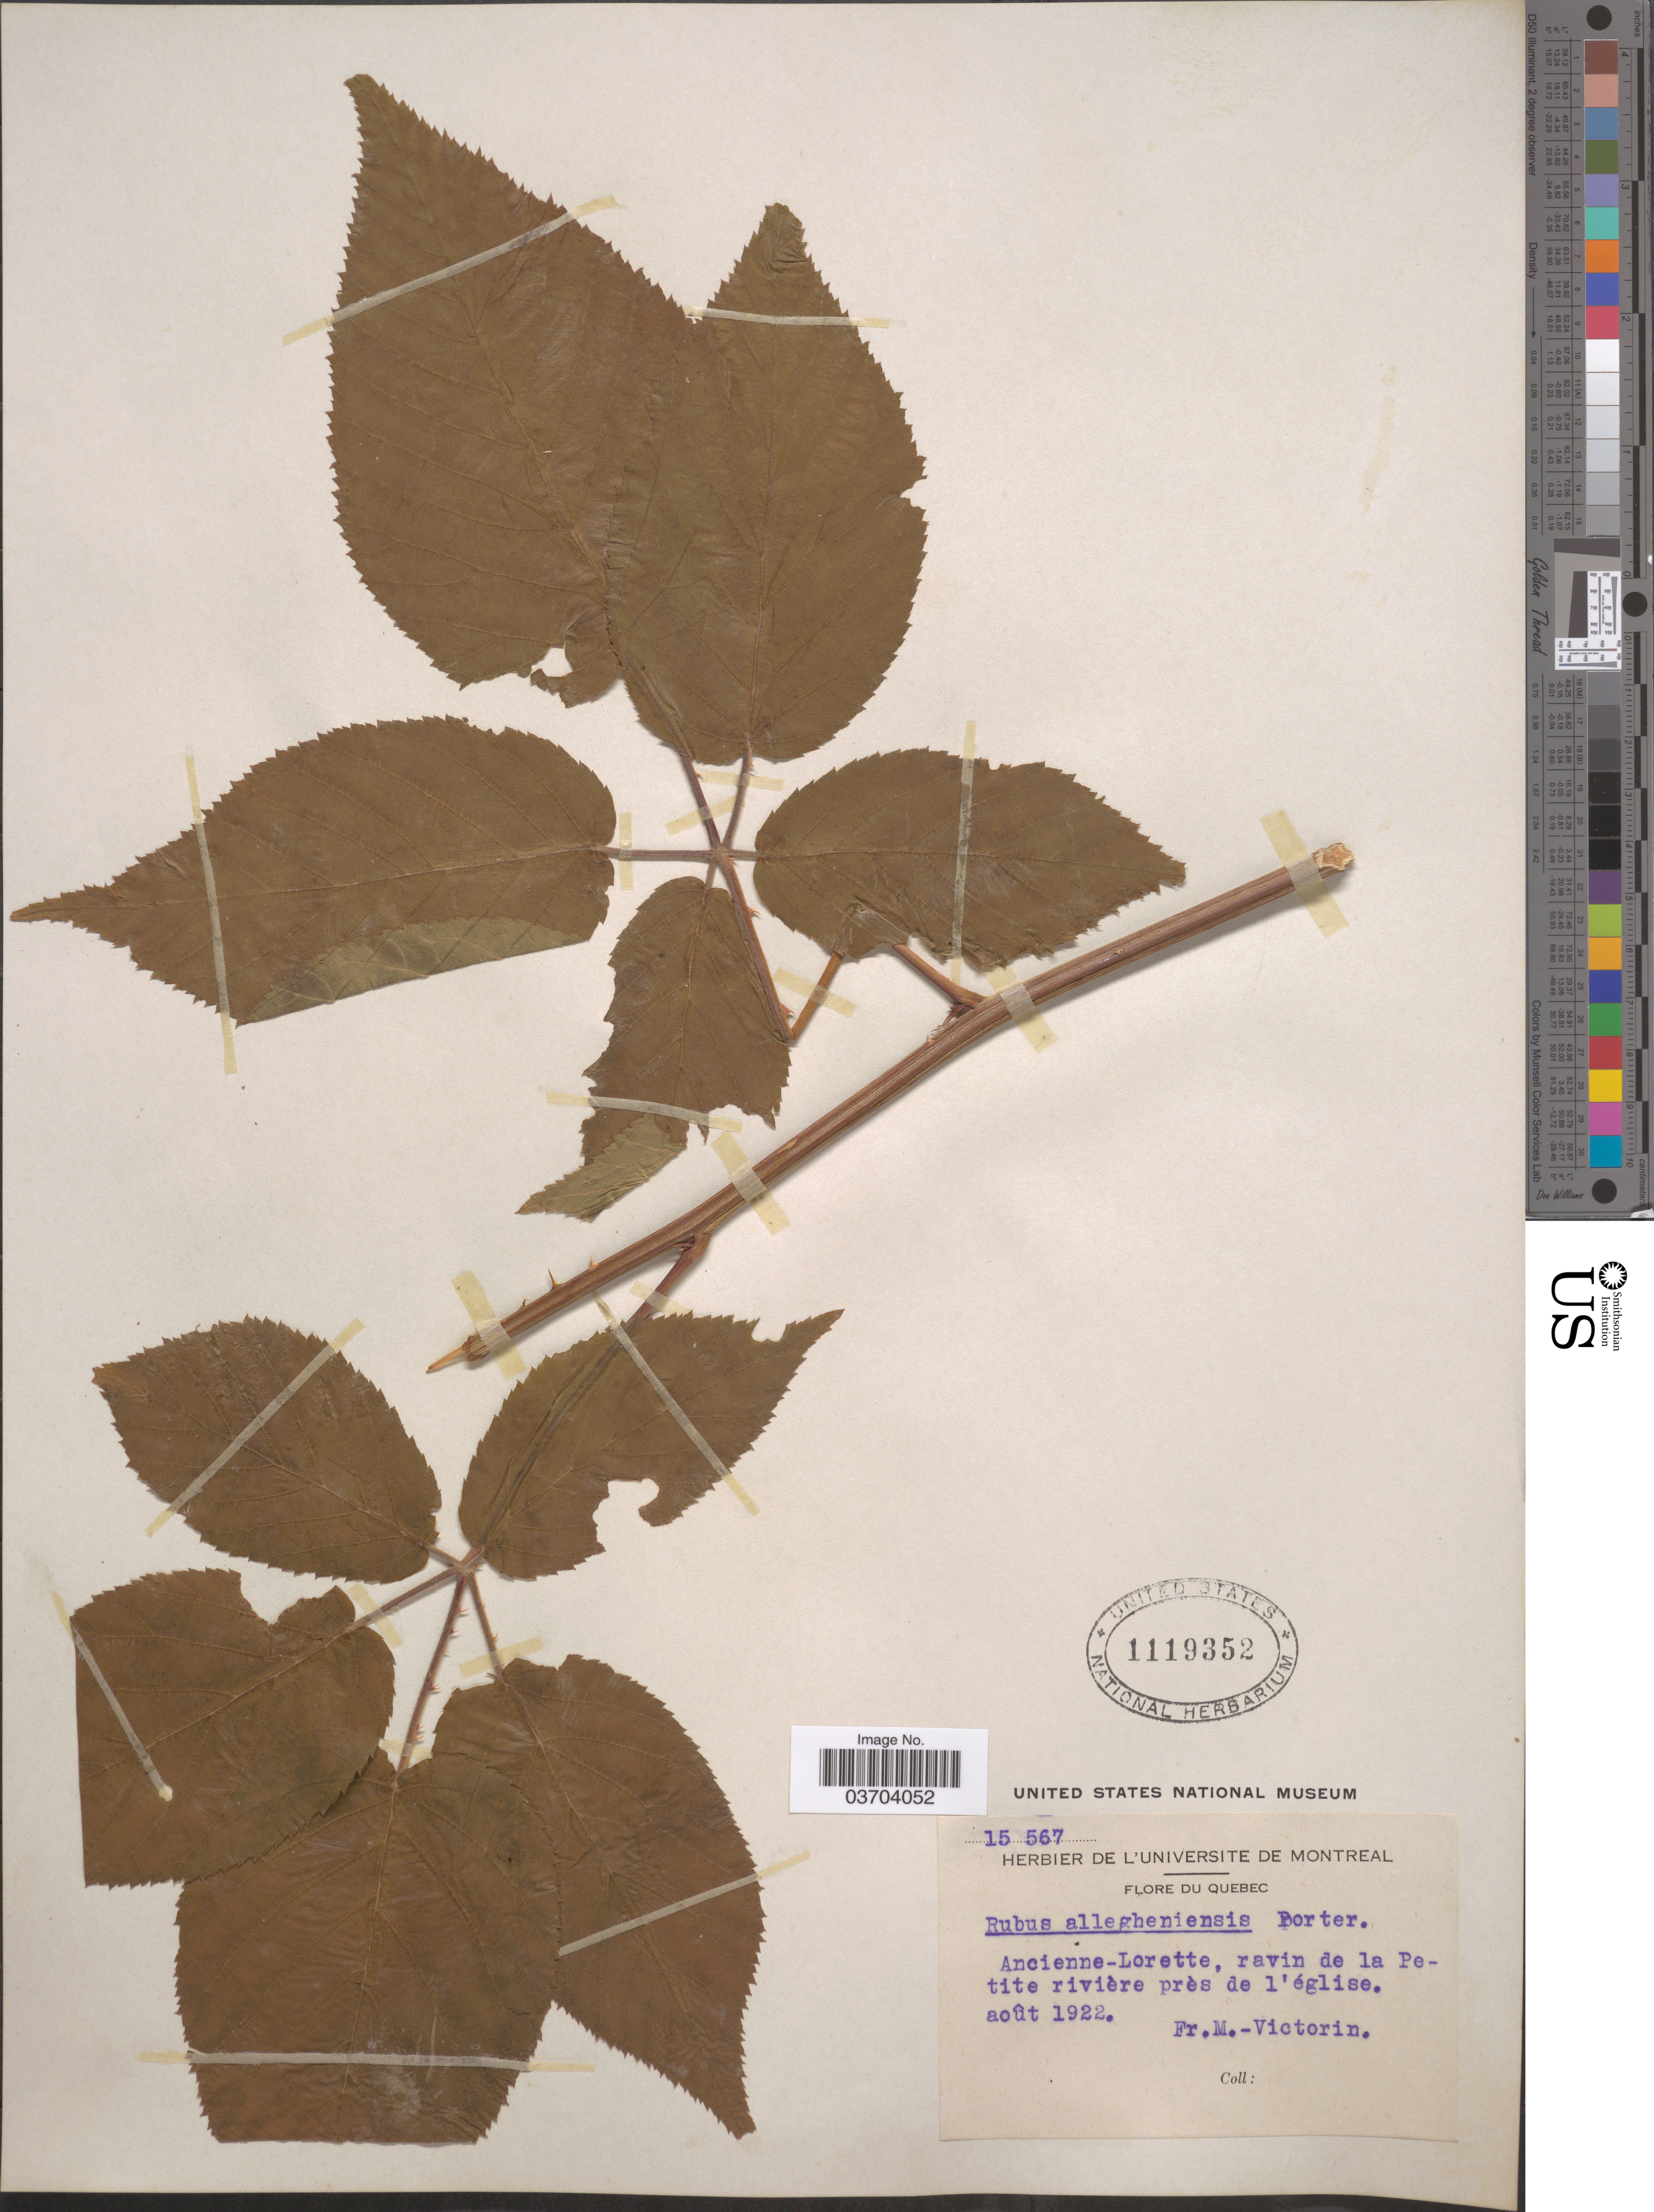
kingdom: Plantae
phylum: Tracheophyta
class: Magnoliopsida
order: Rosales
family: Rosaceae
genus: Rubus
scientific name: Rubus allegheniensis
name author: Porter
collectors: F. Marie-Victorin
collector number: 15567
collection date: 1922-08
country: Canada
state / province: Quebec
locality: Ancienne-Lorette, ravin de la Petite rivière près de l'église.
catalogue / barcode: US 1119352